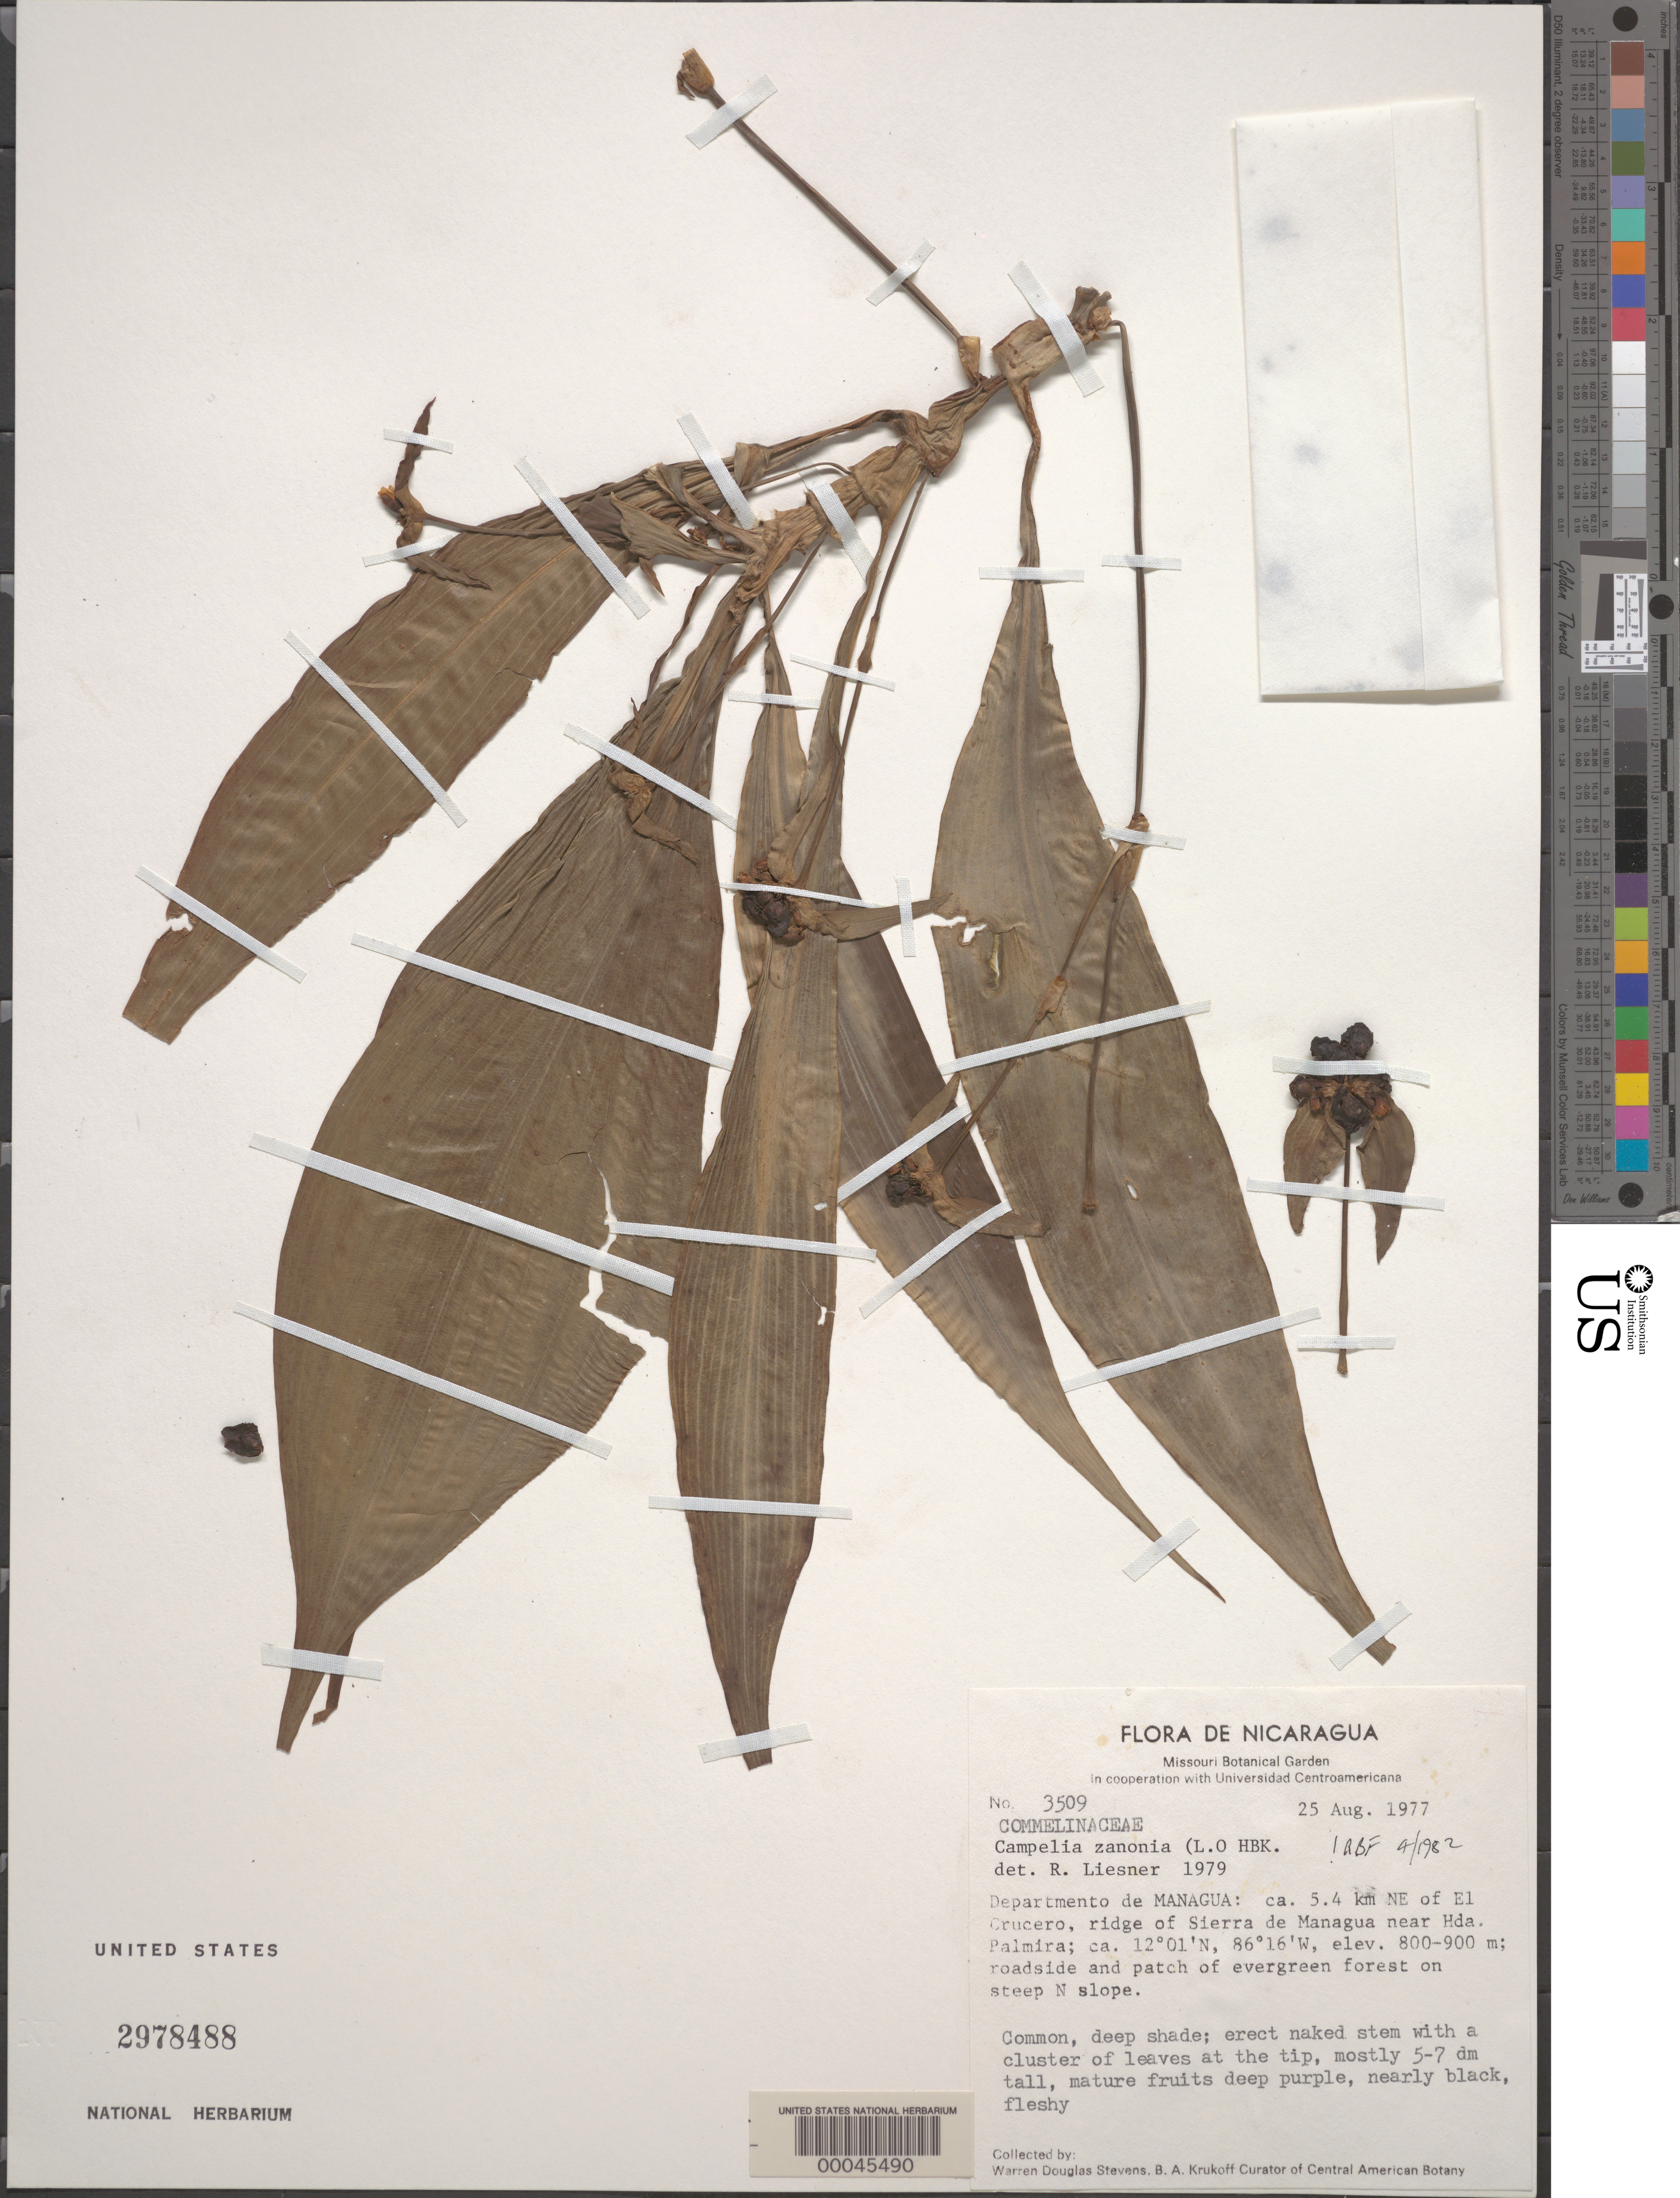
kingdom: Plantae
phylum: Tracheophyta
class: Liliopsida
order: Commelinales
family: Commelinaceae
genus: Tradescantia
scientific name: Tradescantia zanonia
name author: (L.) Sw.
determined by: Liesner, R. L.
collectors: W. D. Stevens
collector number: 3509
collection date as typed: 25 Aug 1977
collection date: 1977-08-25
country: Nicaragua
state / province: Managua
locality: Ne of el crucero, sierra de managua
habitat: Shaded roadside slope, evergreen forest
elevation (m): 800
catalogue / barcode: US 2978488